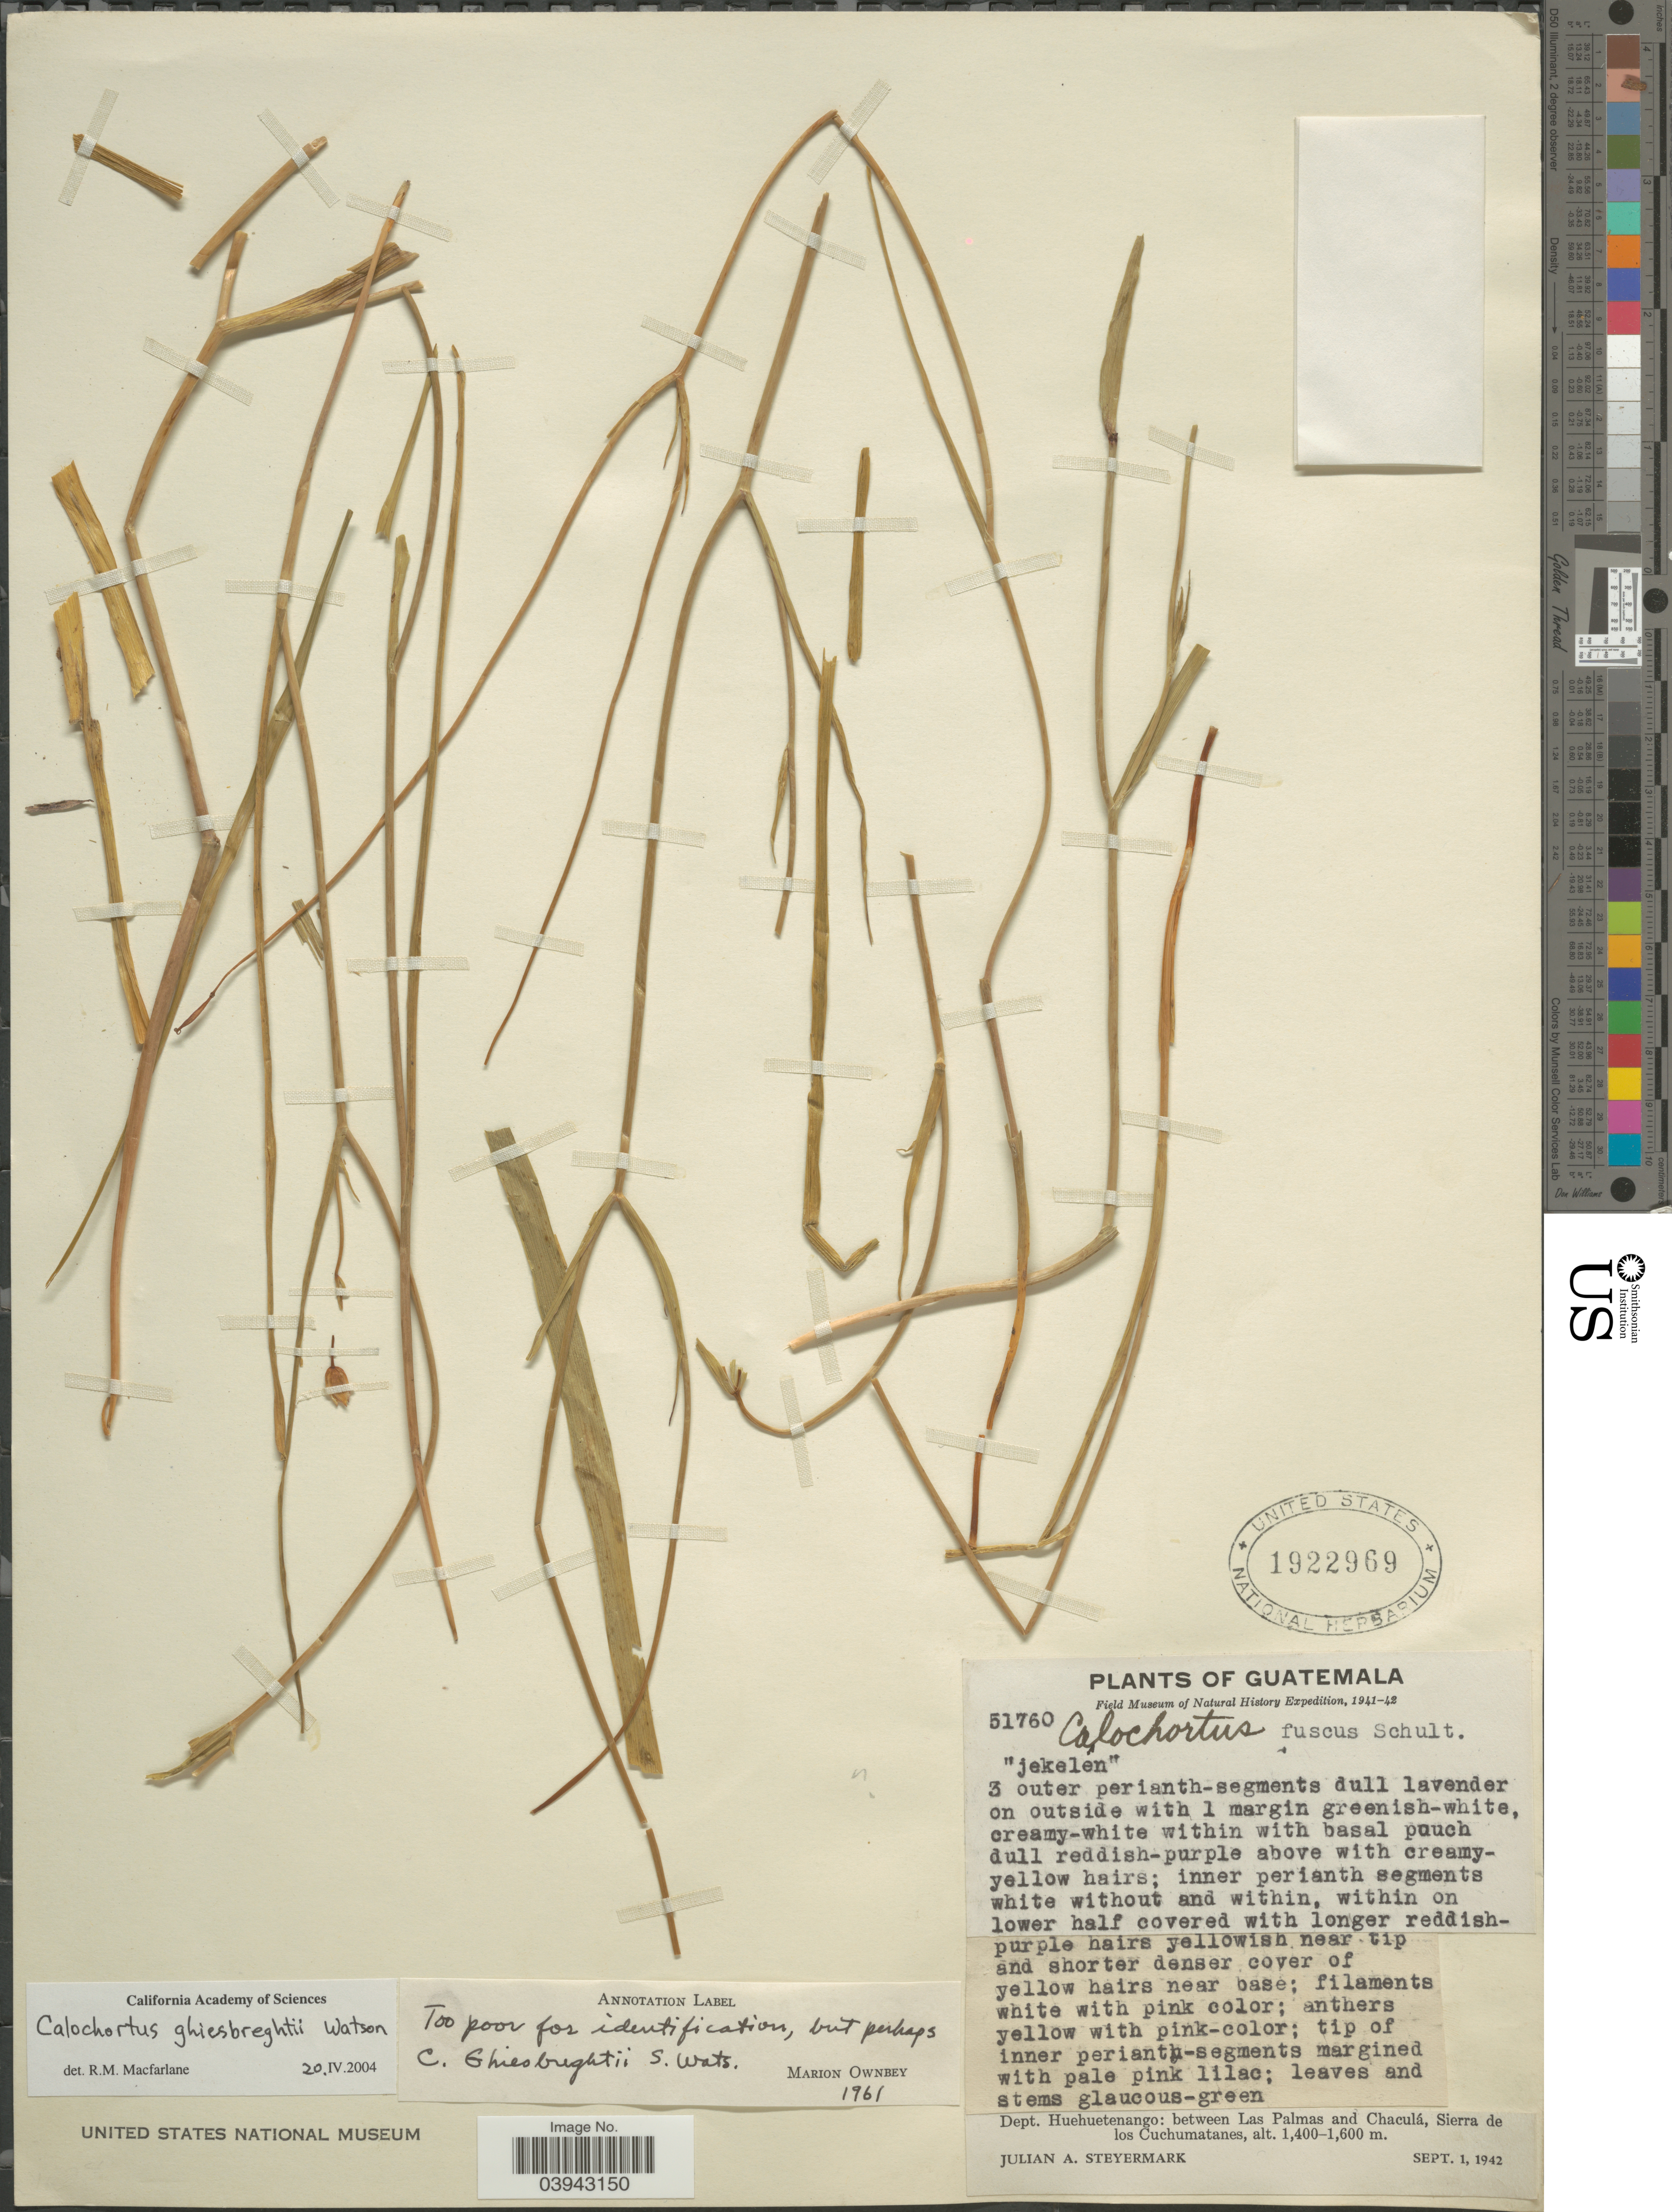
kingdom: Plantae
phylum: Tracheophyta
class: Liliopsida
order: Liliales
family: Liliaceae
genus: Calochortus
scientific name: Calochortus ghiesbreghtii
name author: S. Watson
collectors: J. Steyermark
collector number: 51760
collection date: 1942-09-01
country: Guatemala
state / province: Huehuetenango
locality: Dept. Huehuetenango: between Las Palmas and Chaculá, Sierra de los Cuchumatanes.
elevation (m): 1400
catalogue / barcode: US 1922969